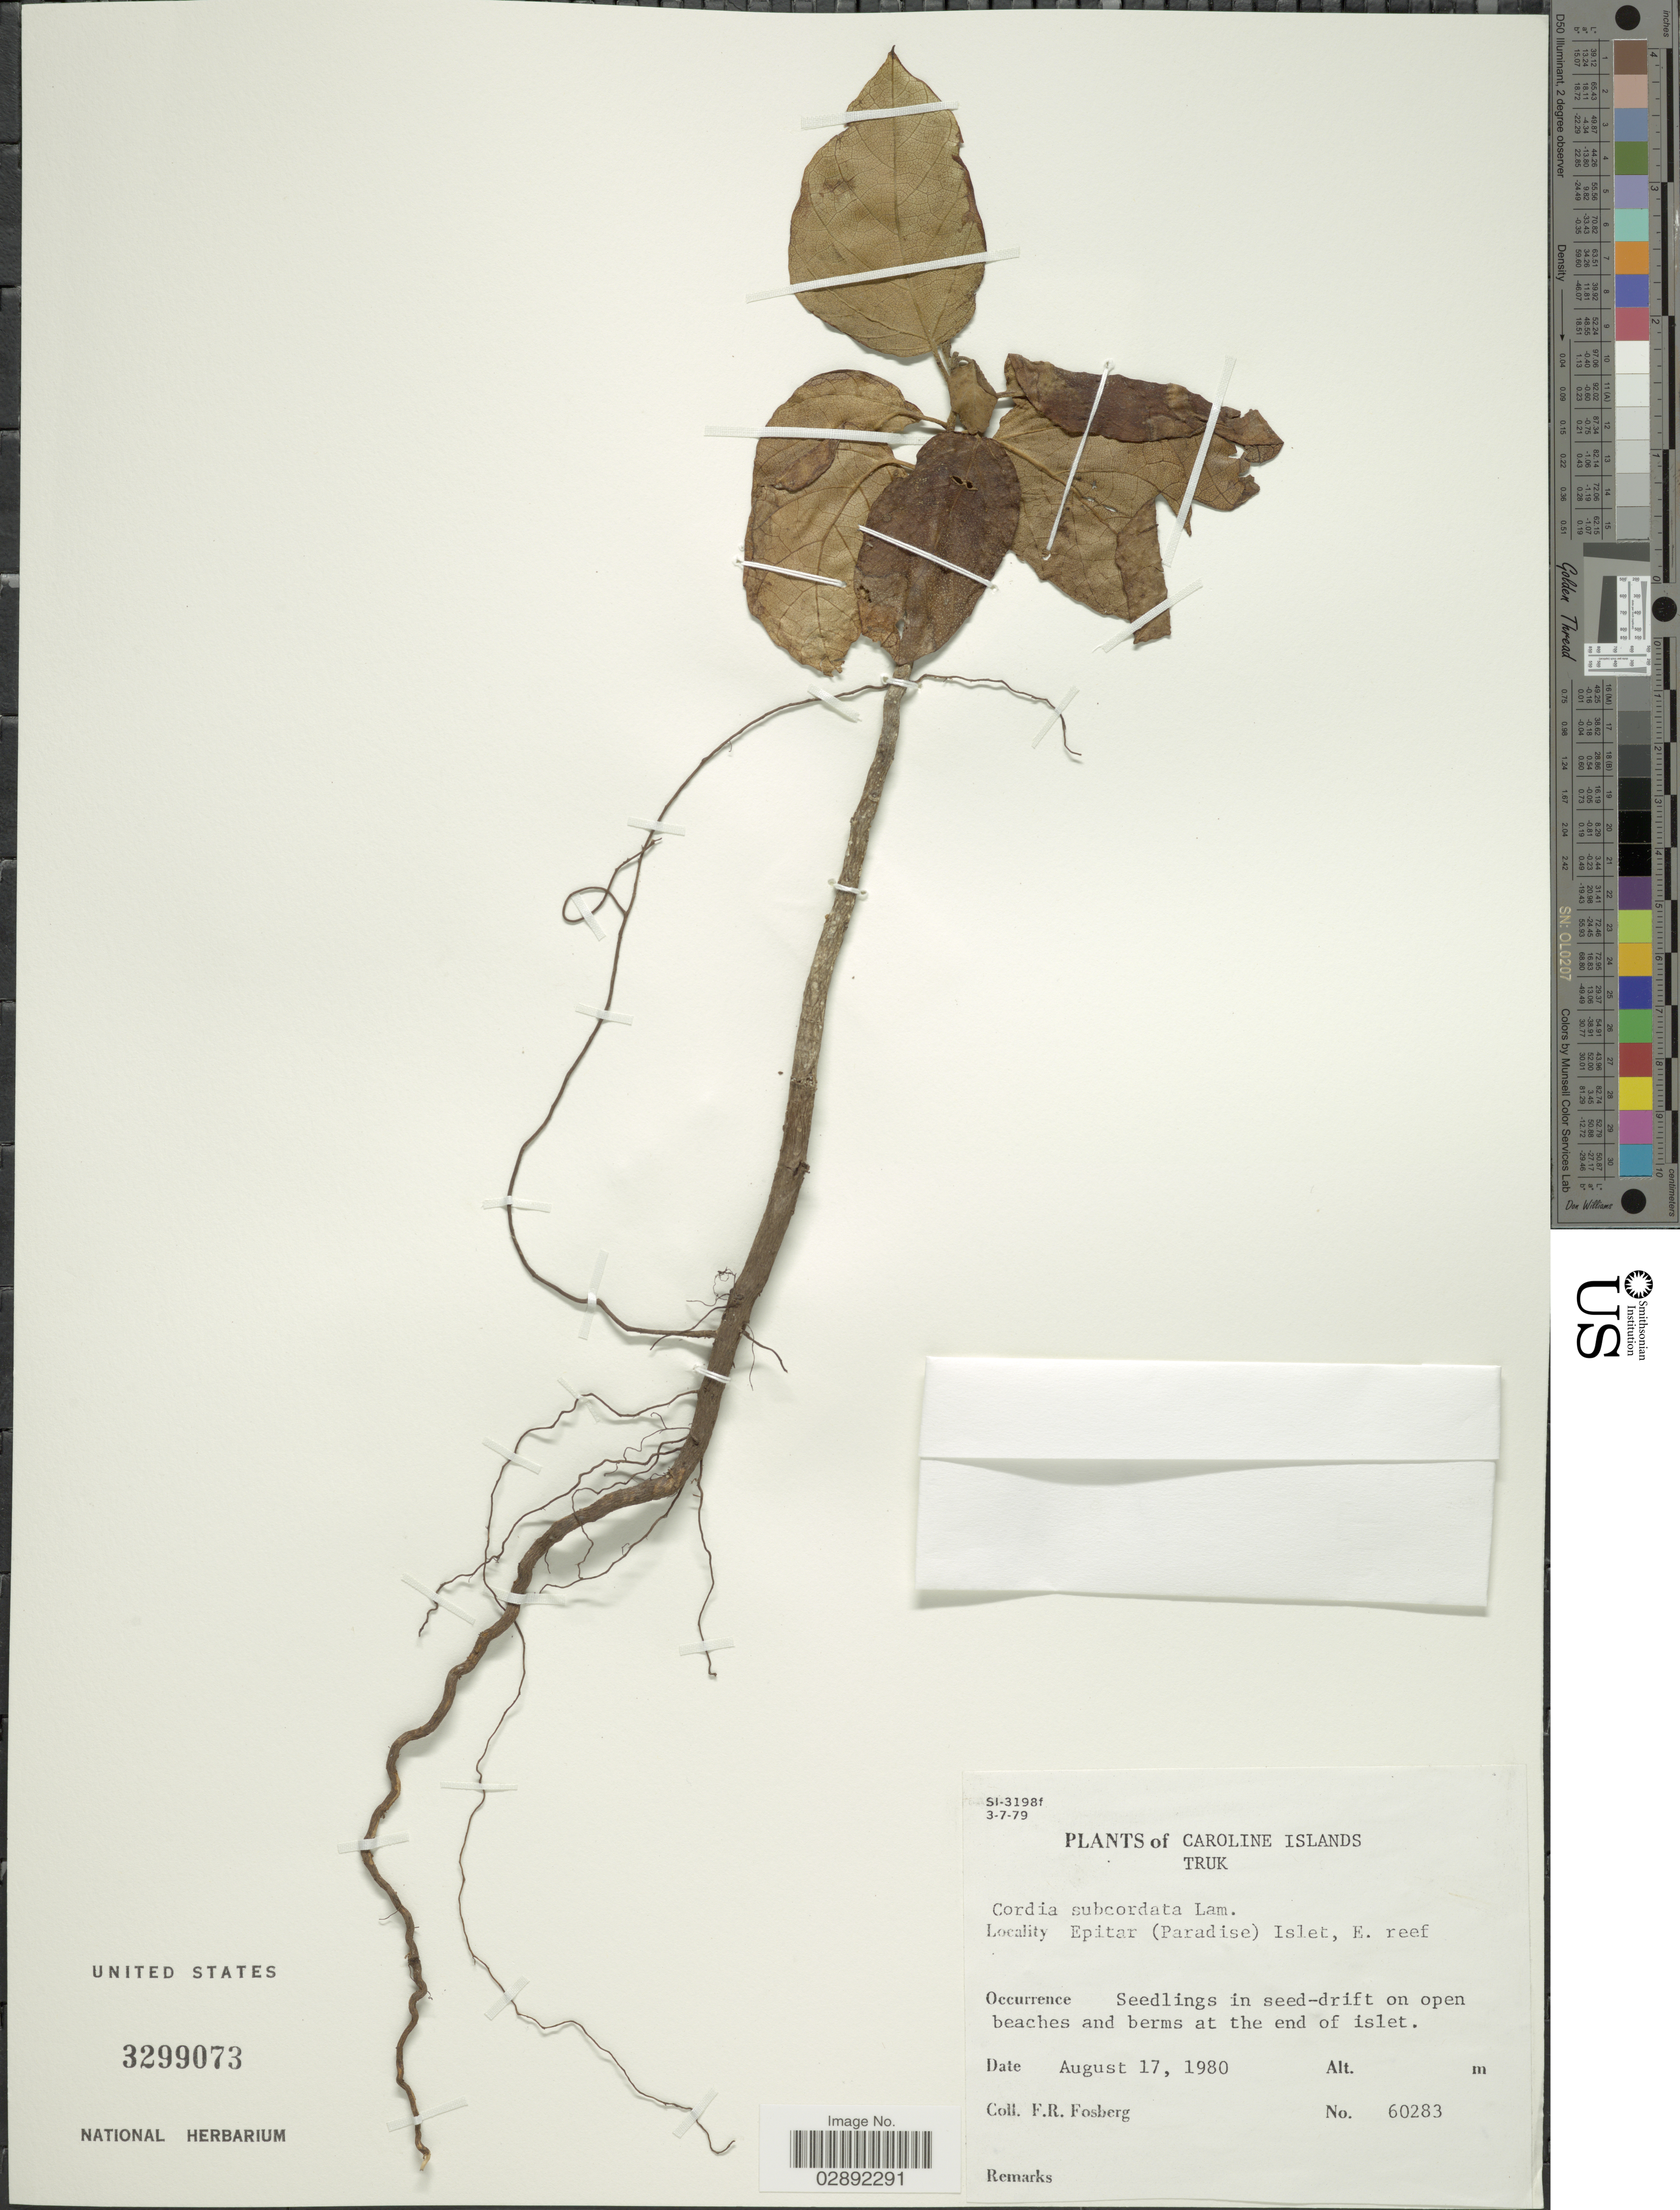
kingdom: Plantae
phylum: Tracheophyta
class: Magnoliopsida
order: Boraginales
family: Cordiaceae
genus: Cordia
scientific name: Cordia subcordata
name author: Lam.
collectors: F. R. Fosberg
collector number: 60283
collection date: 1980-08-17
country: Micronesia, Federated States of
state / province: Truk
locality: Caroline Islands. Epitar (Paradise) Islet, E. reef.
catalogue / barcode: US 3299073